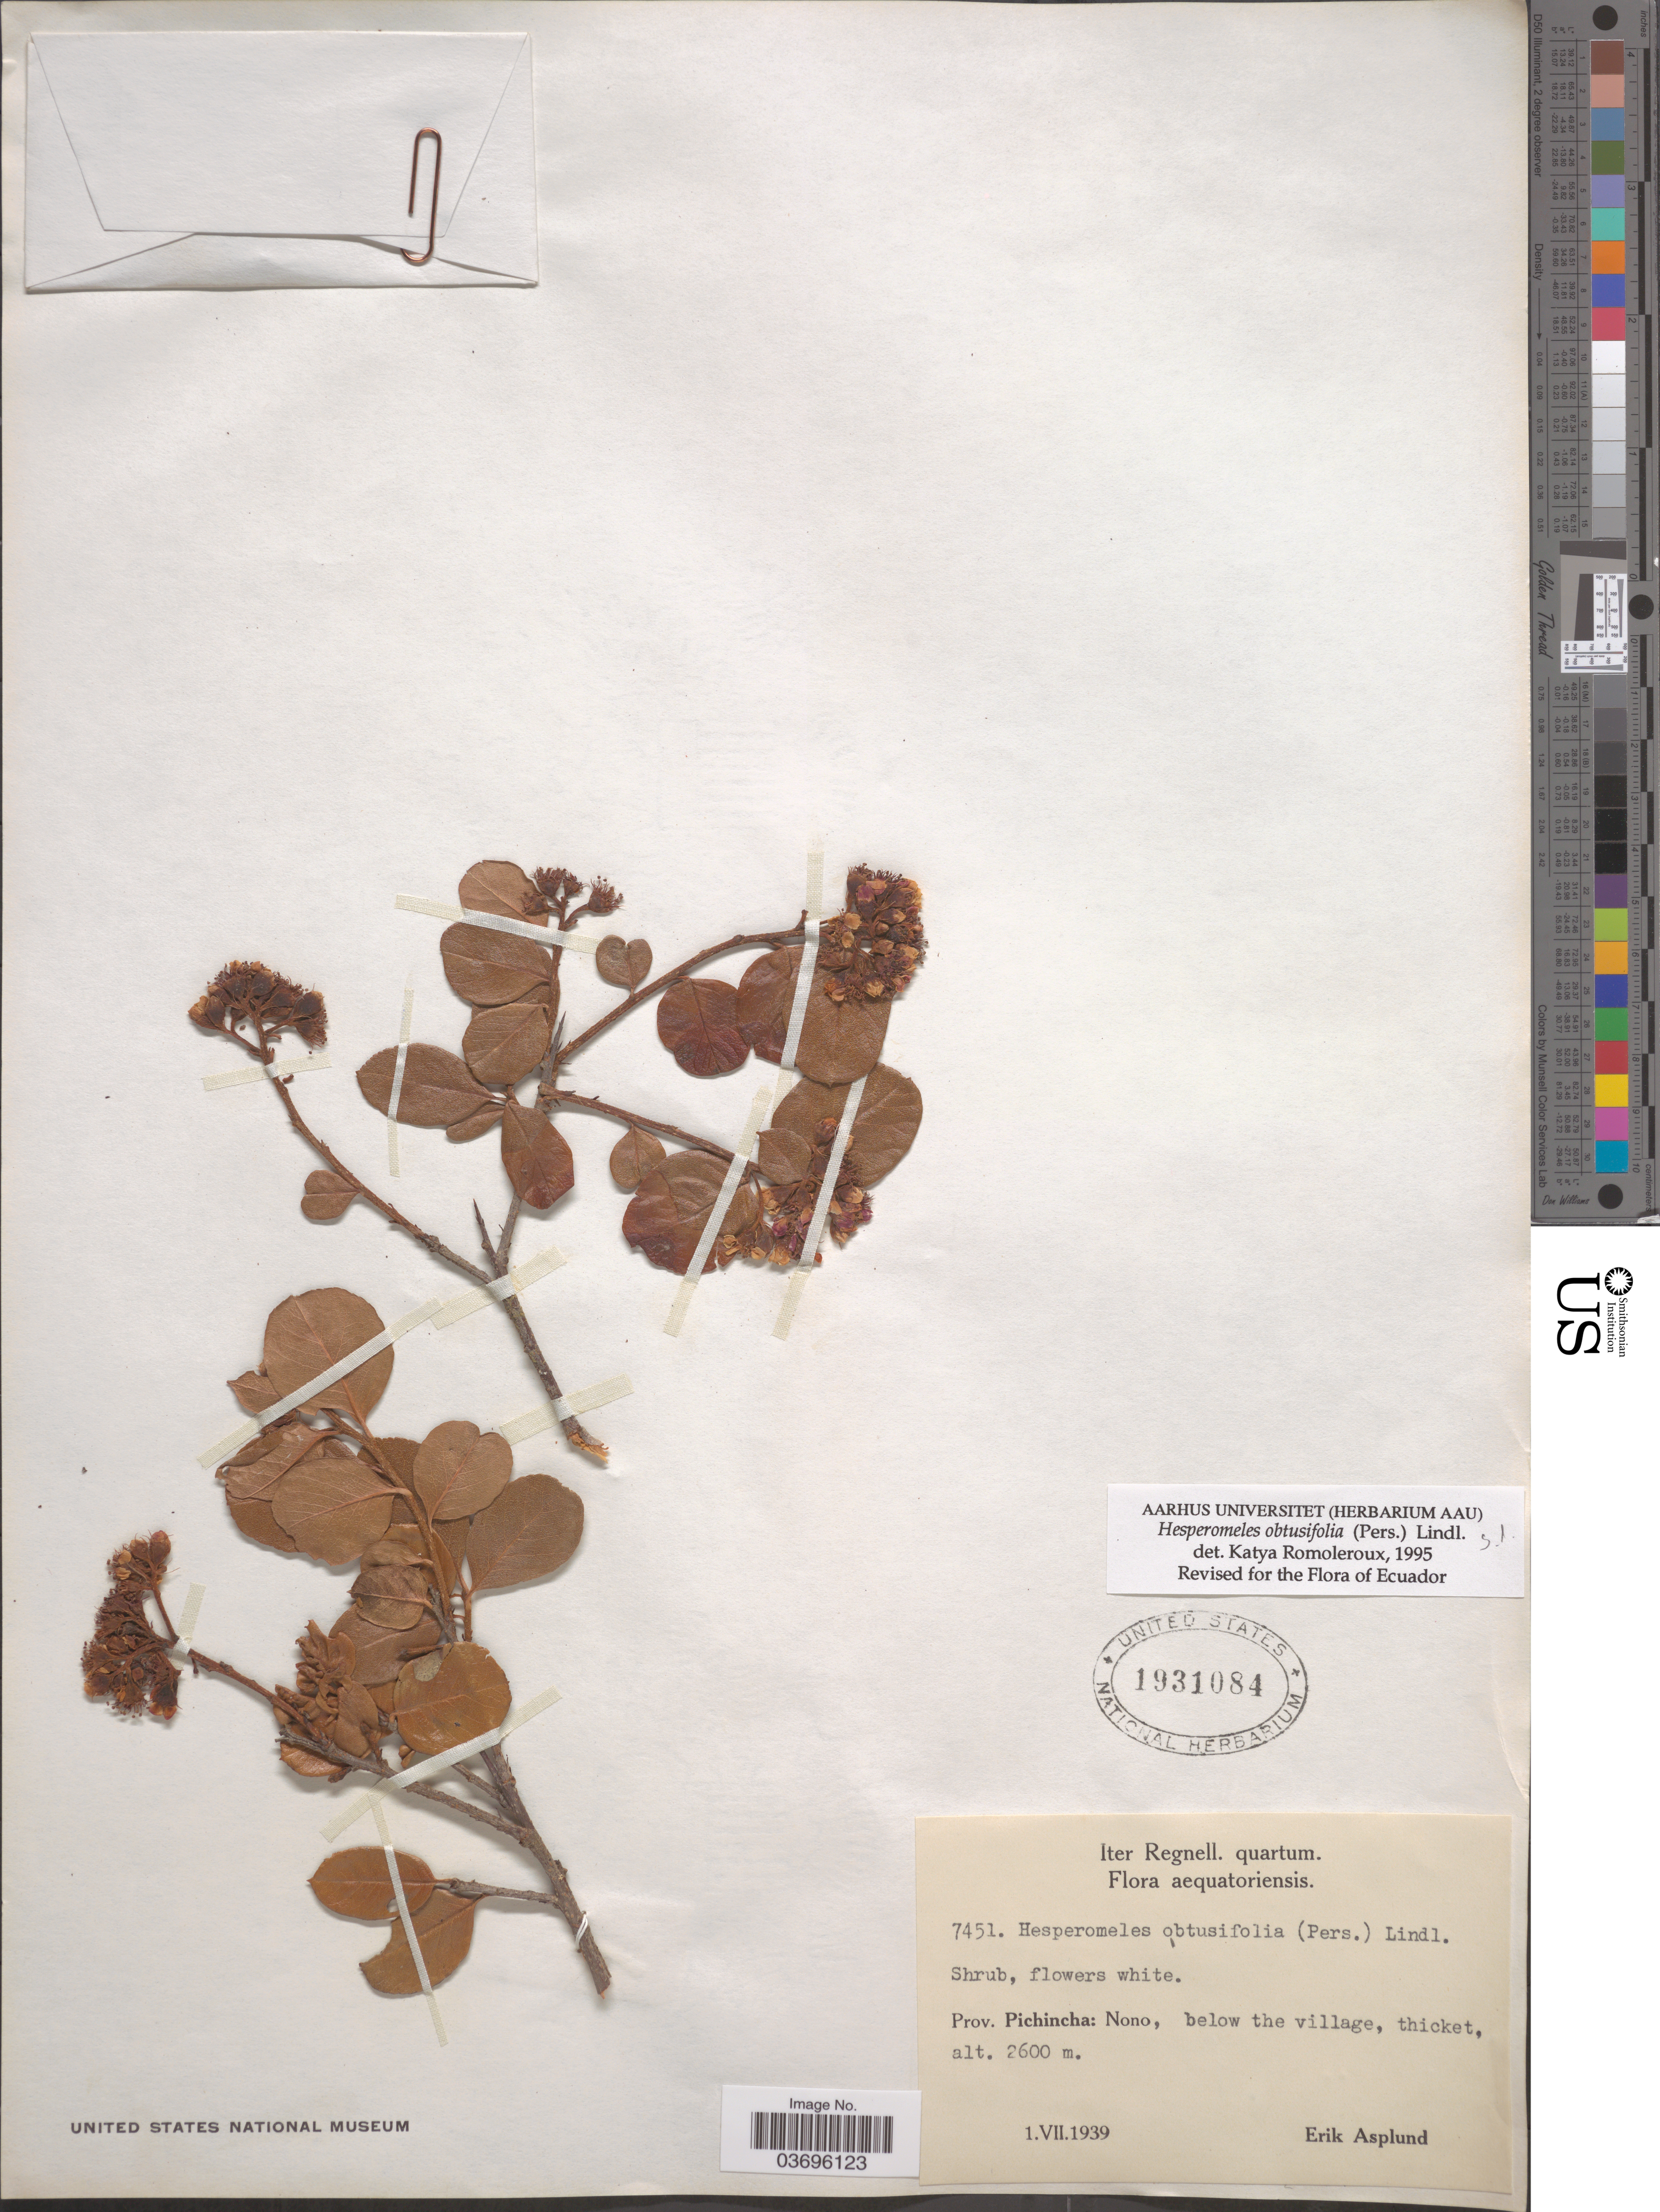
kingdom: Plantae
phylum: Tracheophyta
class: Magnoliopsida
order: Rosales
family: Rosaceae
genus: Hesperomeles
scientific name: Hesperomeles obtusifolia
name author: (Pers.) Lindl.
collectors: E. Asplund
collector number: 7451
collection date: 1939-07-01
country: Ecuador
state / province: Pichincha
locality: Nono, below the village.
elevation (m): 2600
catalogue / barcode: US 1931084